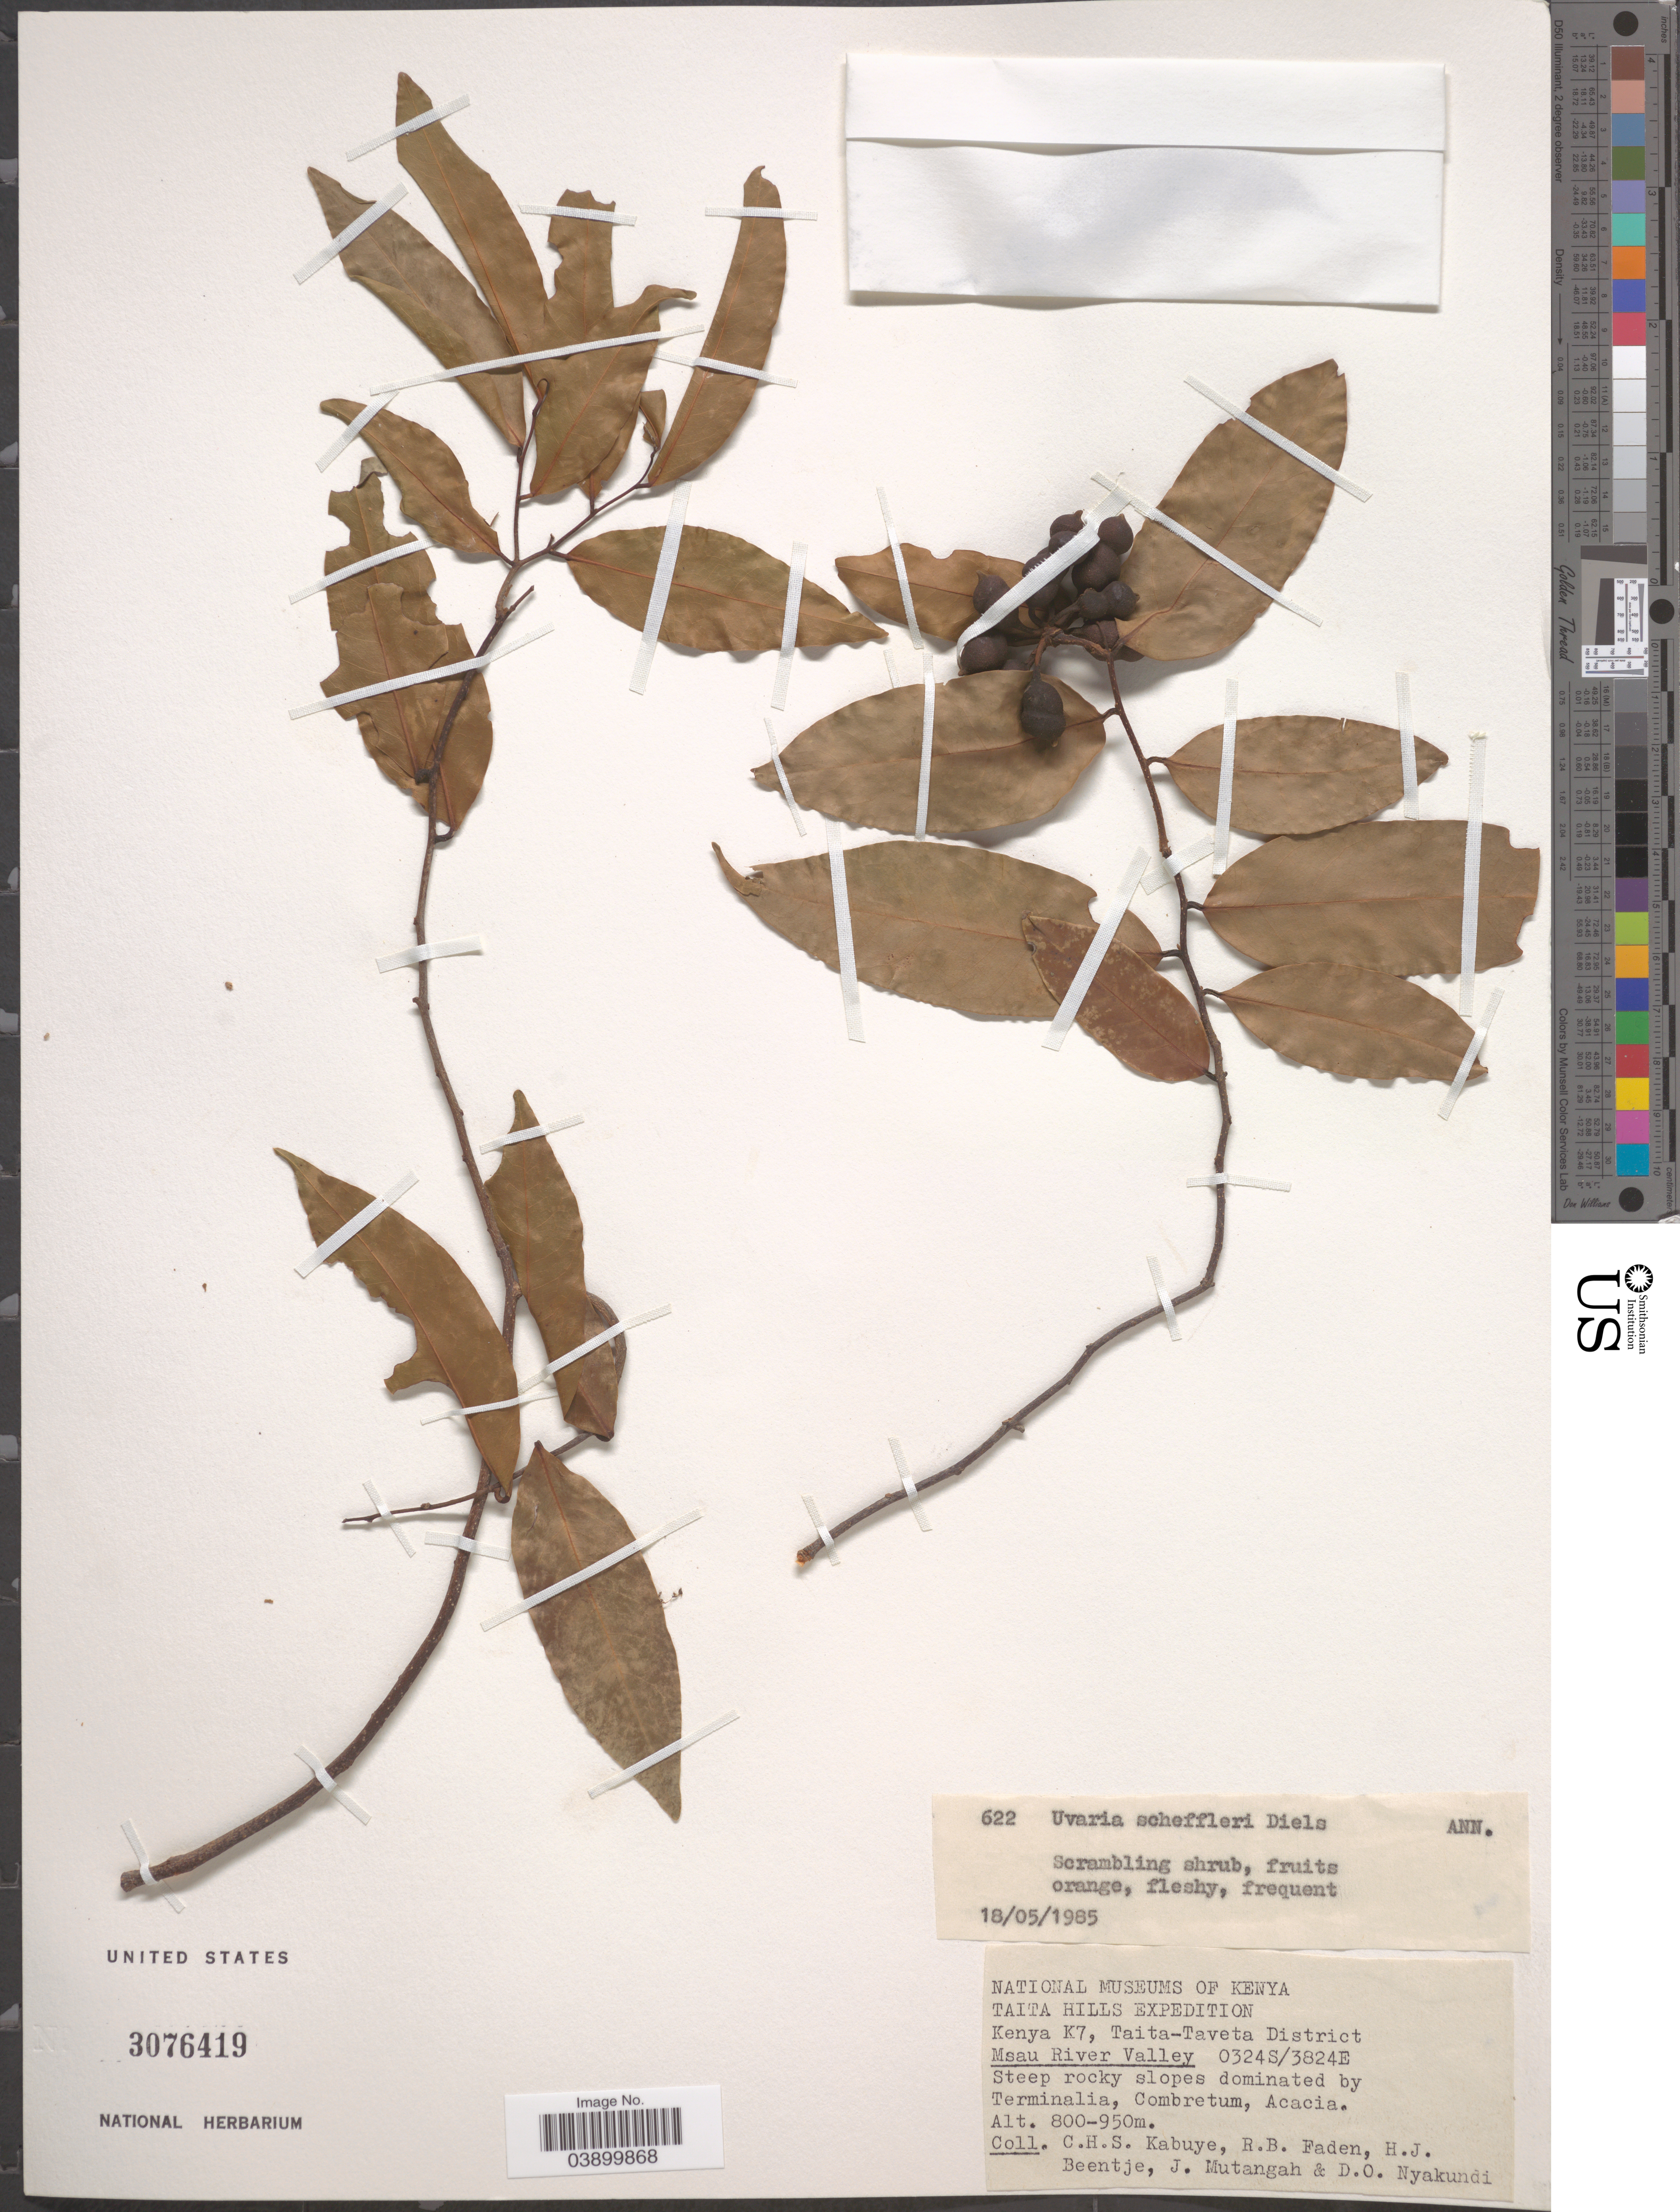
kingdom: Plantae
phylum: Tracheophyta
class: Magnoliopsida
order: Magnoliales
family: Annonaceae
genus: Uvaria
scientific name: Uvaria schefferi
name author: L.L. Zhou et al.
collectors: C. Kabuye, R. B. Faden, H. J. Beentje, J. Mutangah & D. Nyakundi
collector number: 622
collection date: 1985-05-18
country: Kenya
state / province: Taita Taveta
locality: Taita Hills. K7, Taita-Taveta District. Msau River Valley.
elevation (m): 800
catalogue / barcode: US 3076419